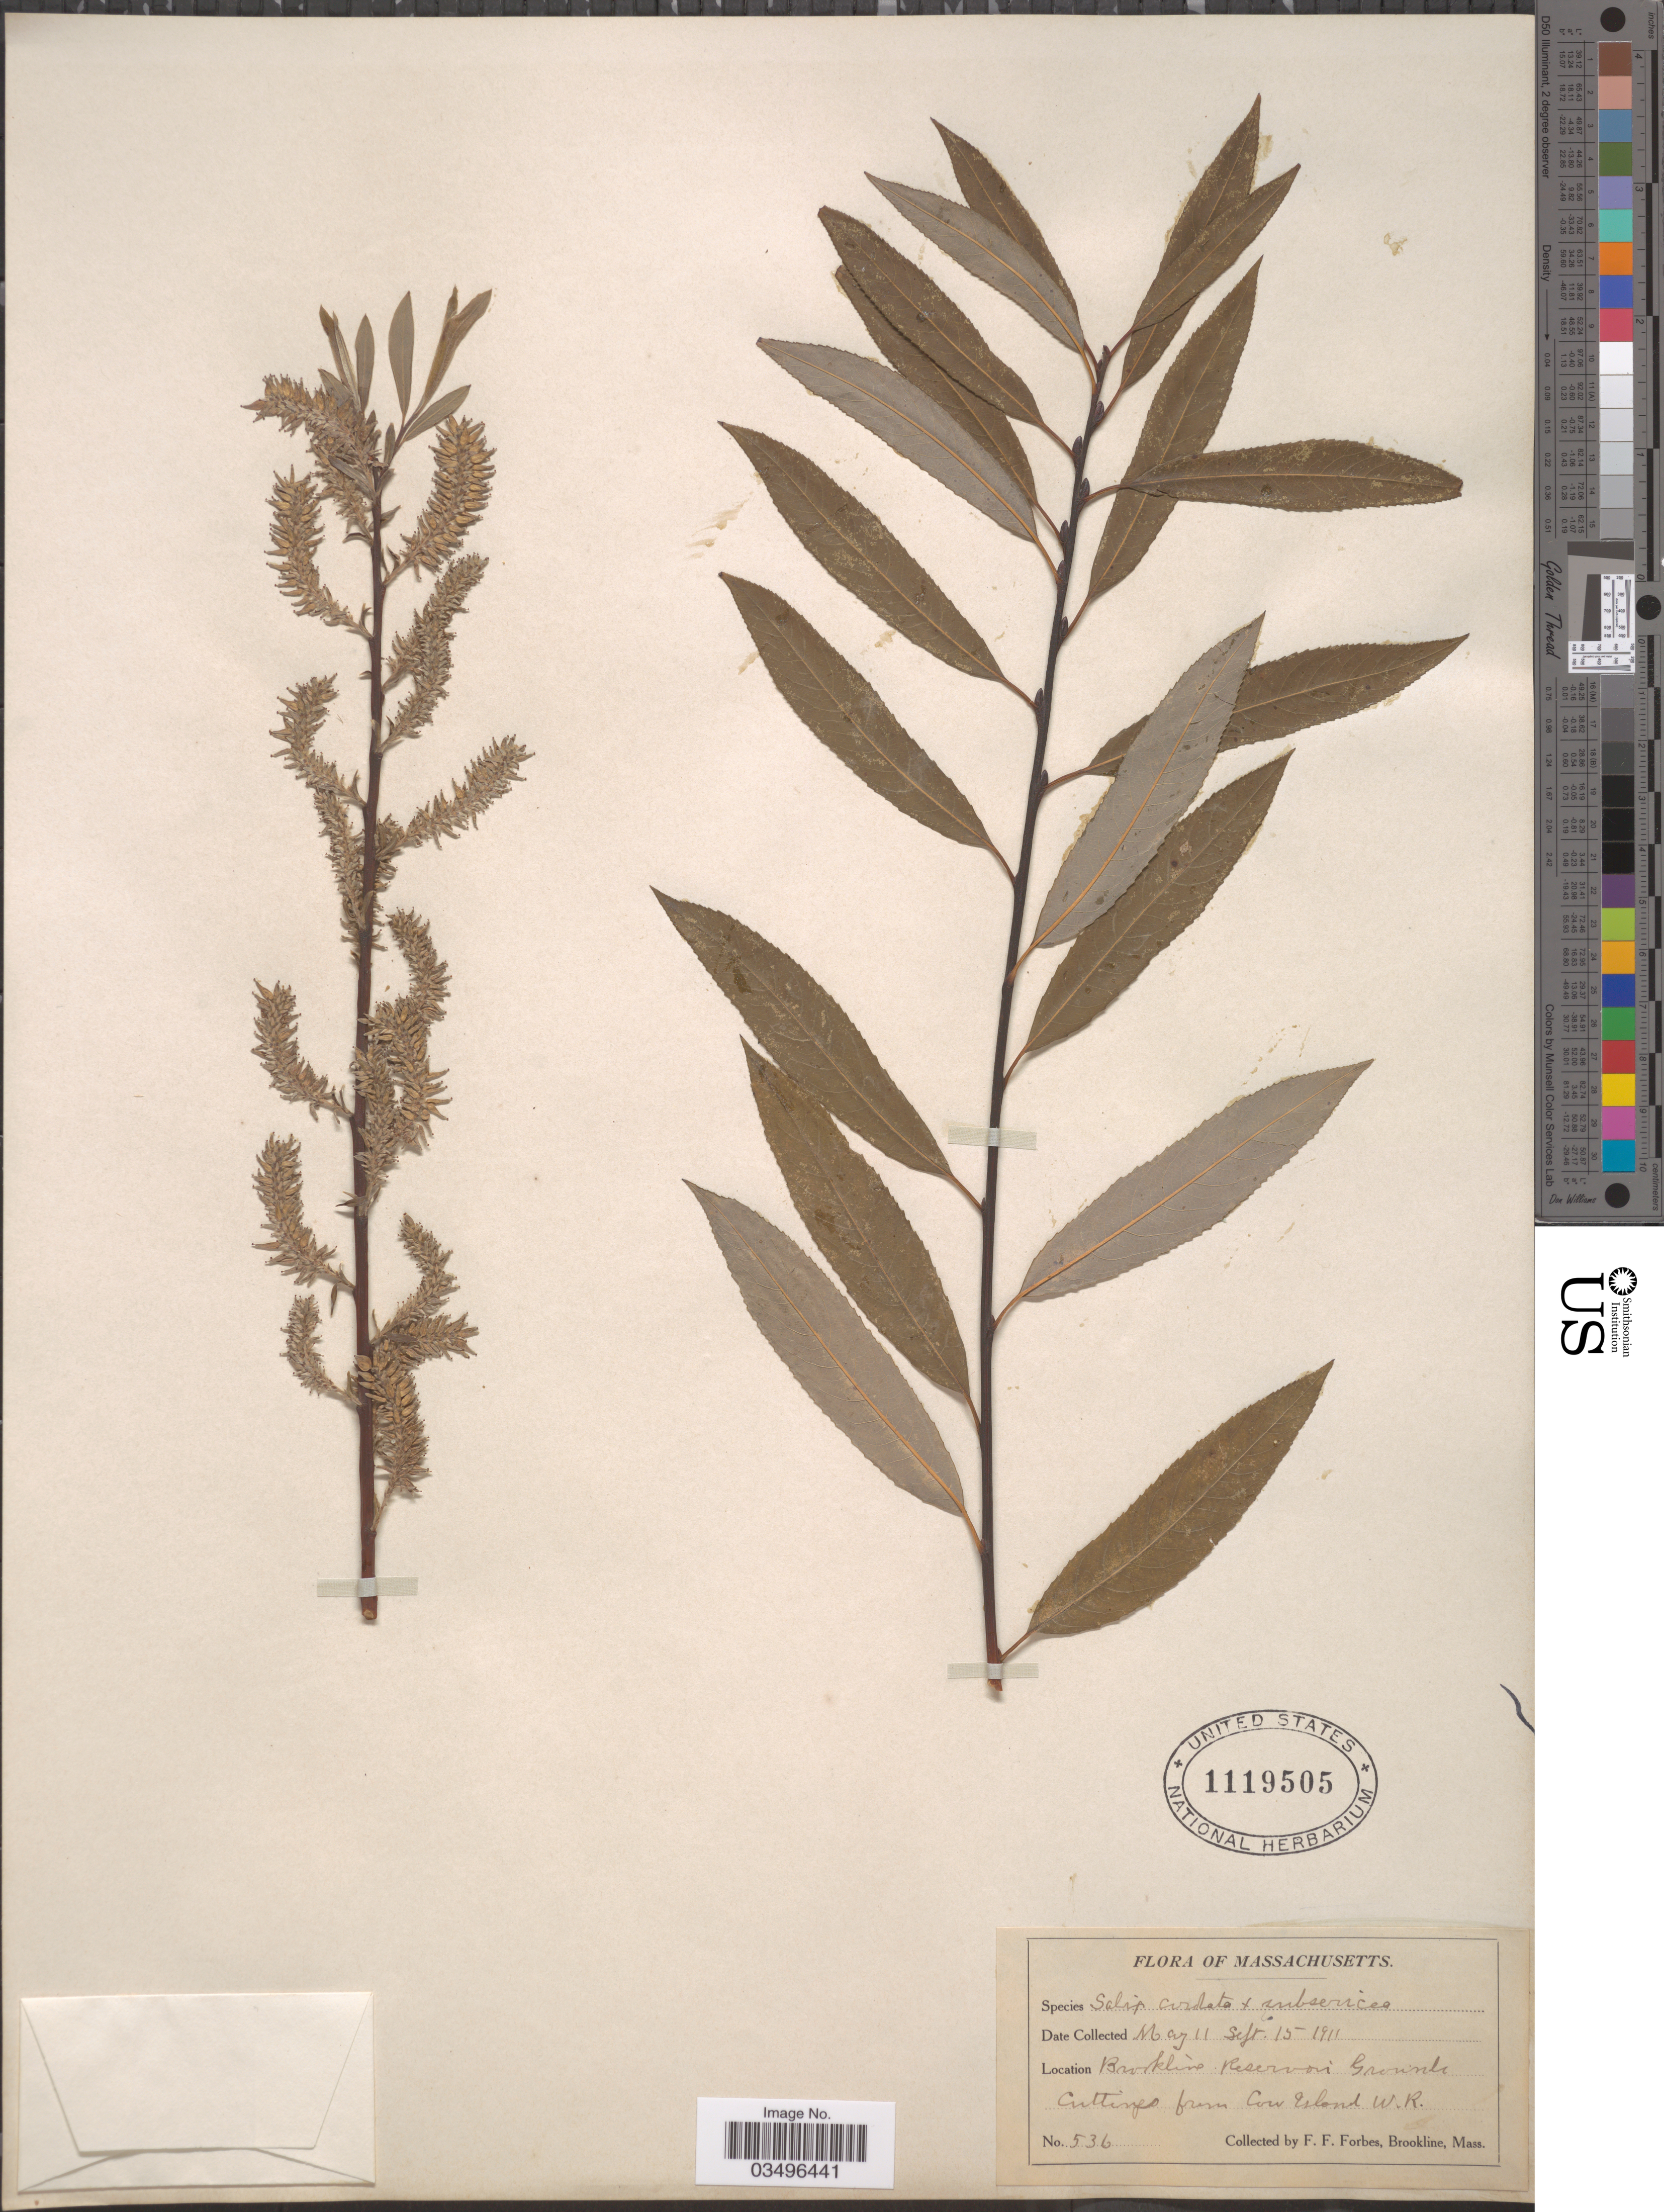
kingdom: Plantae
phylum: Tracheophyta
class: Magnoliopsida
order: Malpighiales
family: Salicaceae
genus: Salix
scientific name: Salix cordata x S. subsericea (Andersson) C.K. Schneid.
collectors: F. Forbes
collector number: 536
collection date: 1911-05-11/1911-09-15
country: United States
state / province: Massachusetts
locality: Brookline. Reservoir Grounds.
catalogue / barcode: US 1119505